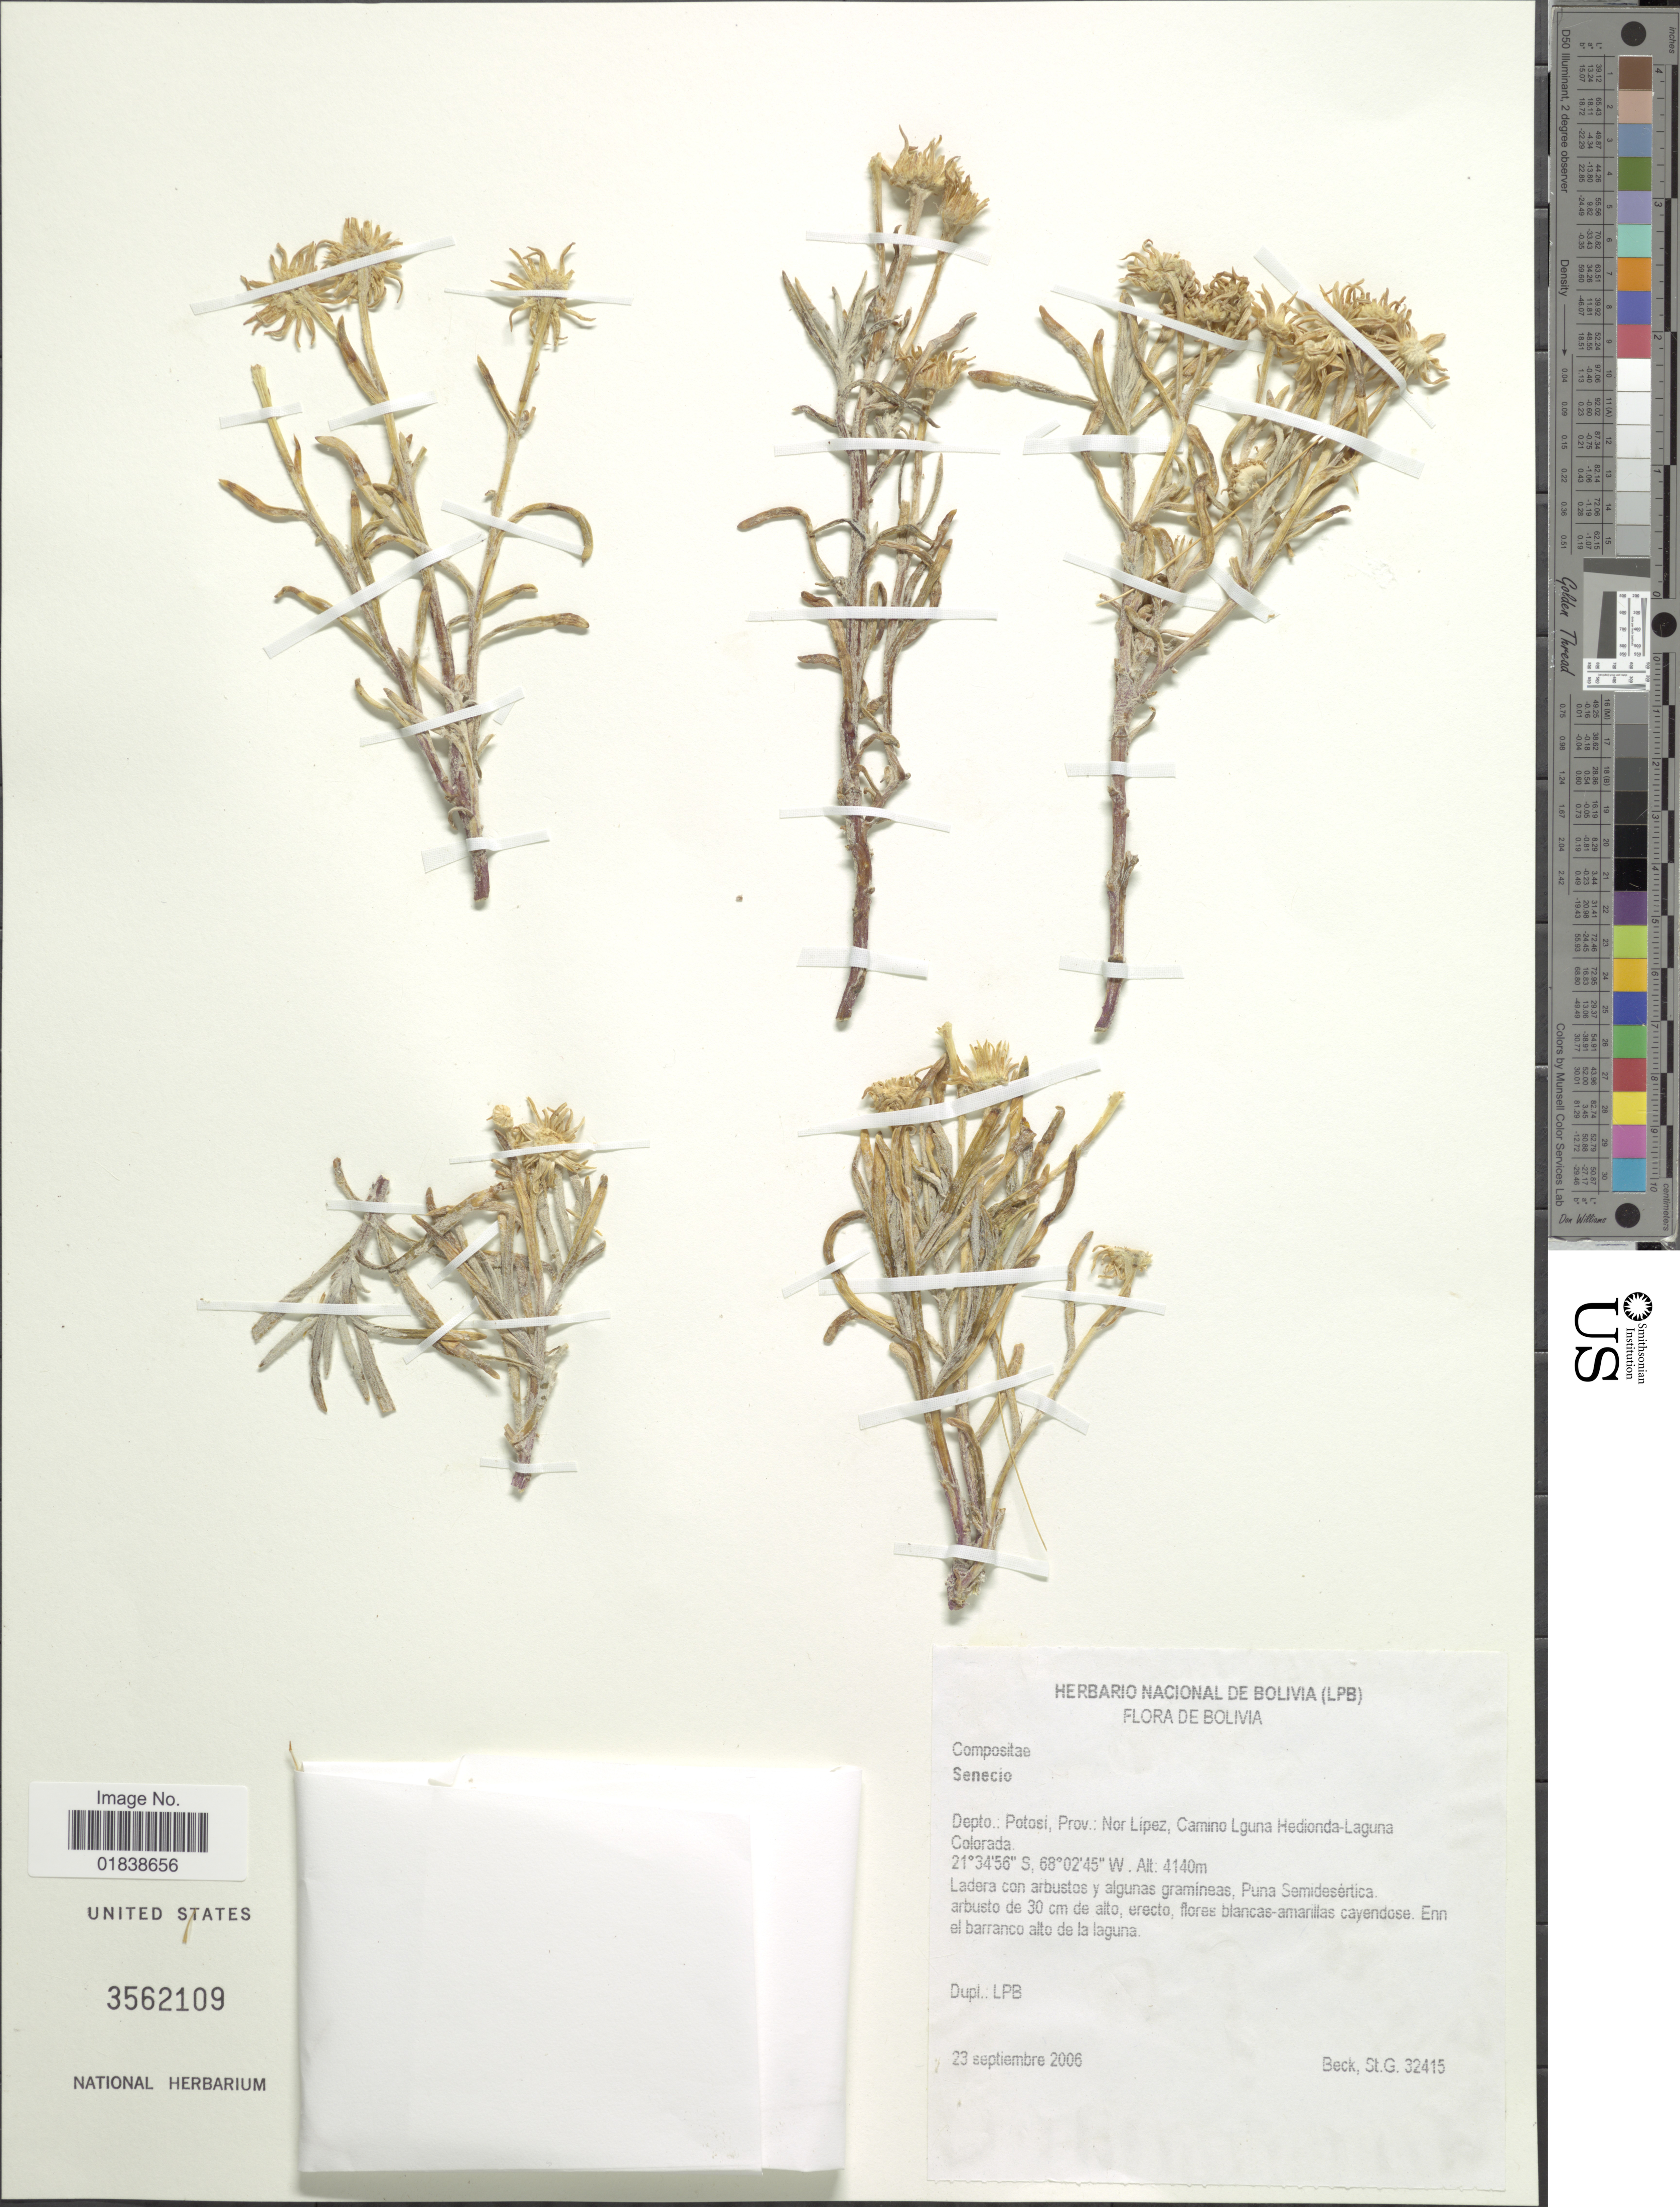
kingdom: Plantae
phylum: Tracheophyta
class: Magnoliopsida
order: Asterales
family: Asteraceae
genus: Senecio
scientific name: Senecio sp.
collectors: S. G. Beck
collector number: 32415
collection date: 2006-09-23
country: Bolivia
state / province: Potosi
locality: Prov. Nor Lipez, Camino Laguna Hedionda-Laguna Colorada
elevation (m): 4140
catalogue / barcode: US 3562109